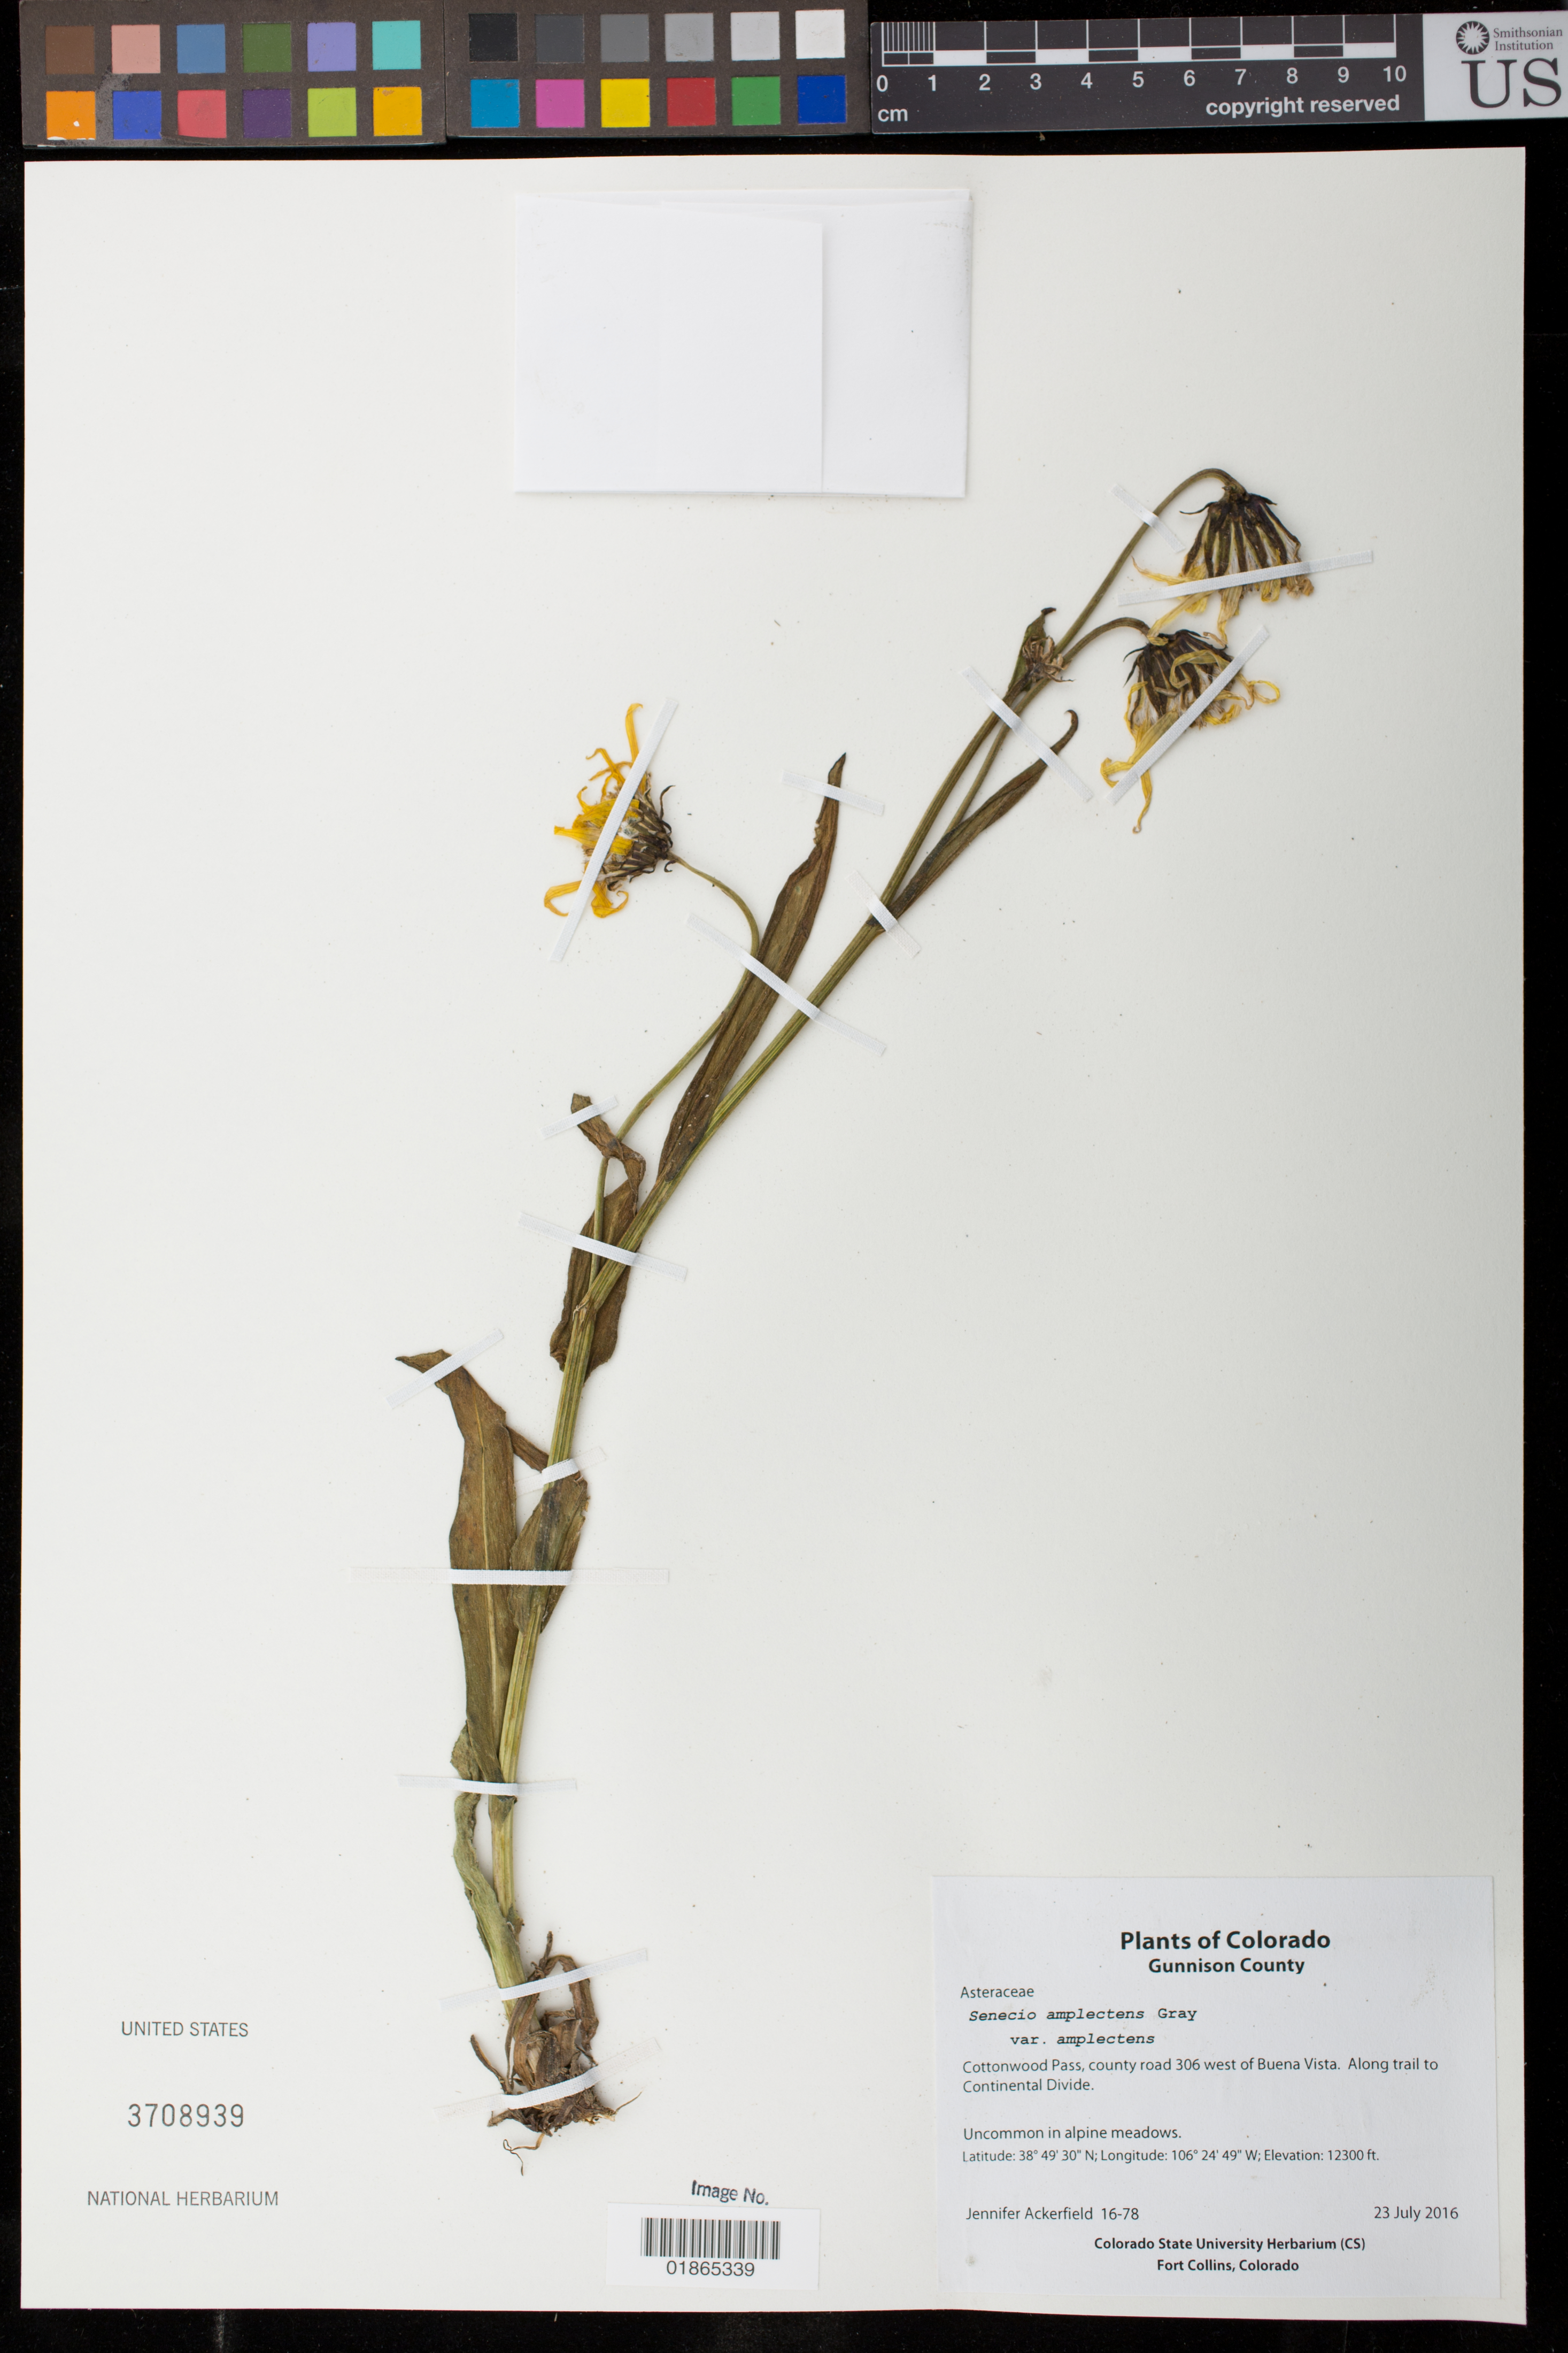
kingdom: Plantae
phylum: Tracheophyta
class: Magnoliopsida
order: Asterales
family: Asteraceae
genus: Senecio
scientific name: Senecio amplectens var. amplectens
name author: A. Gray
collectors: J. Ackerfield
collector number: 16-78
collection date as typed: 23 July 2016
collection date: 2016-07-23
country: United States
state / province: Colorado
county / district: Gunnison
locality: Cottonwood Pass, county road 306 W of Buena Vista. Along trail to Continental Divide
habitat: Uncommon in alpine meadows.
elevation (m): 3749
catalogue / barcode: US 3708939